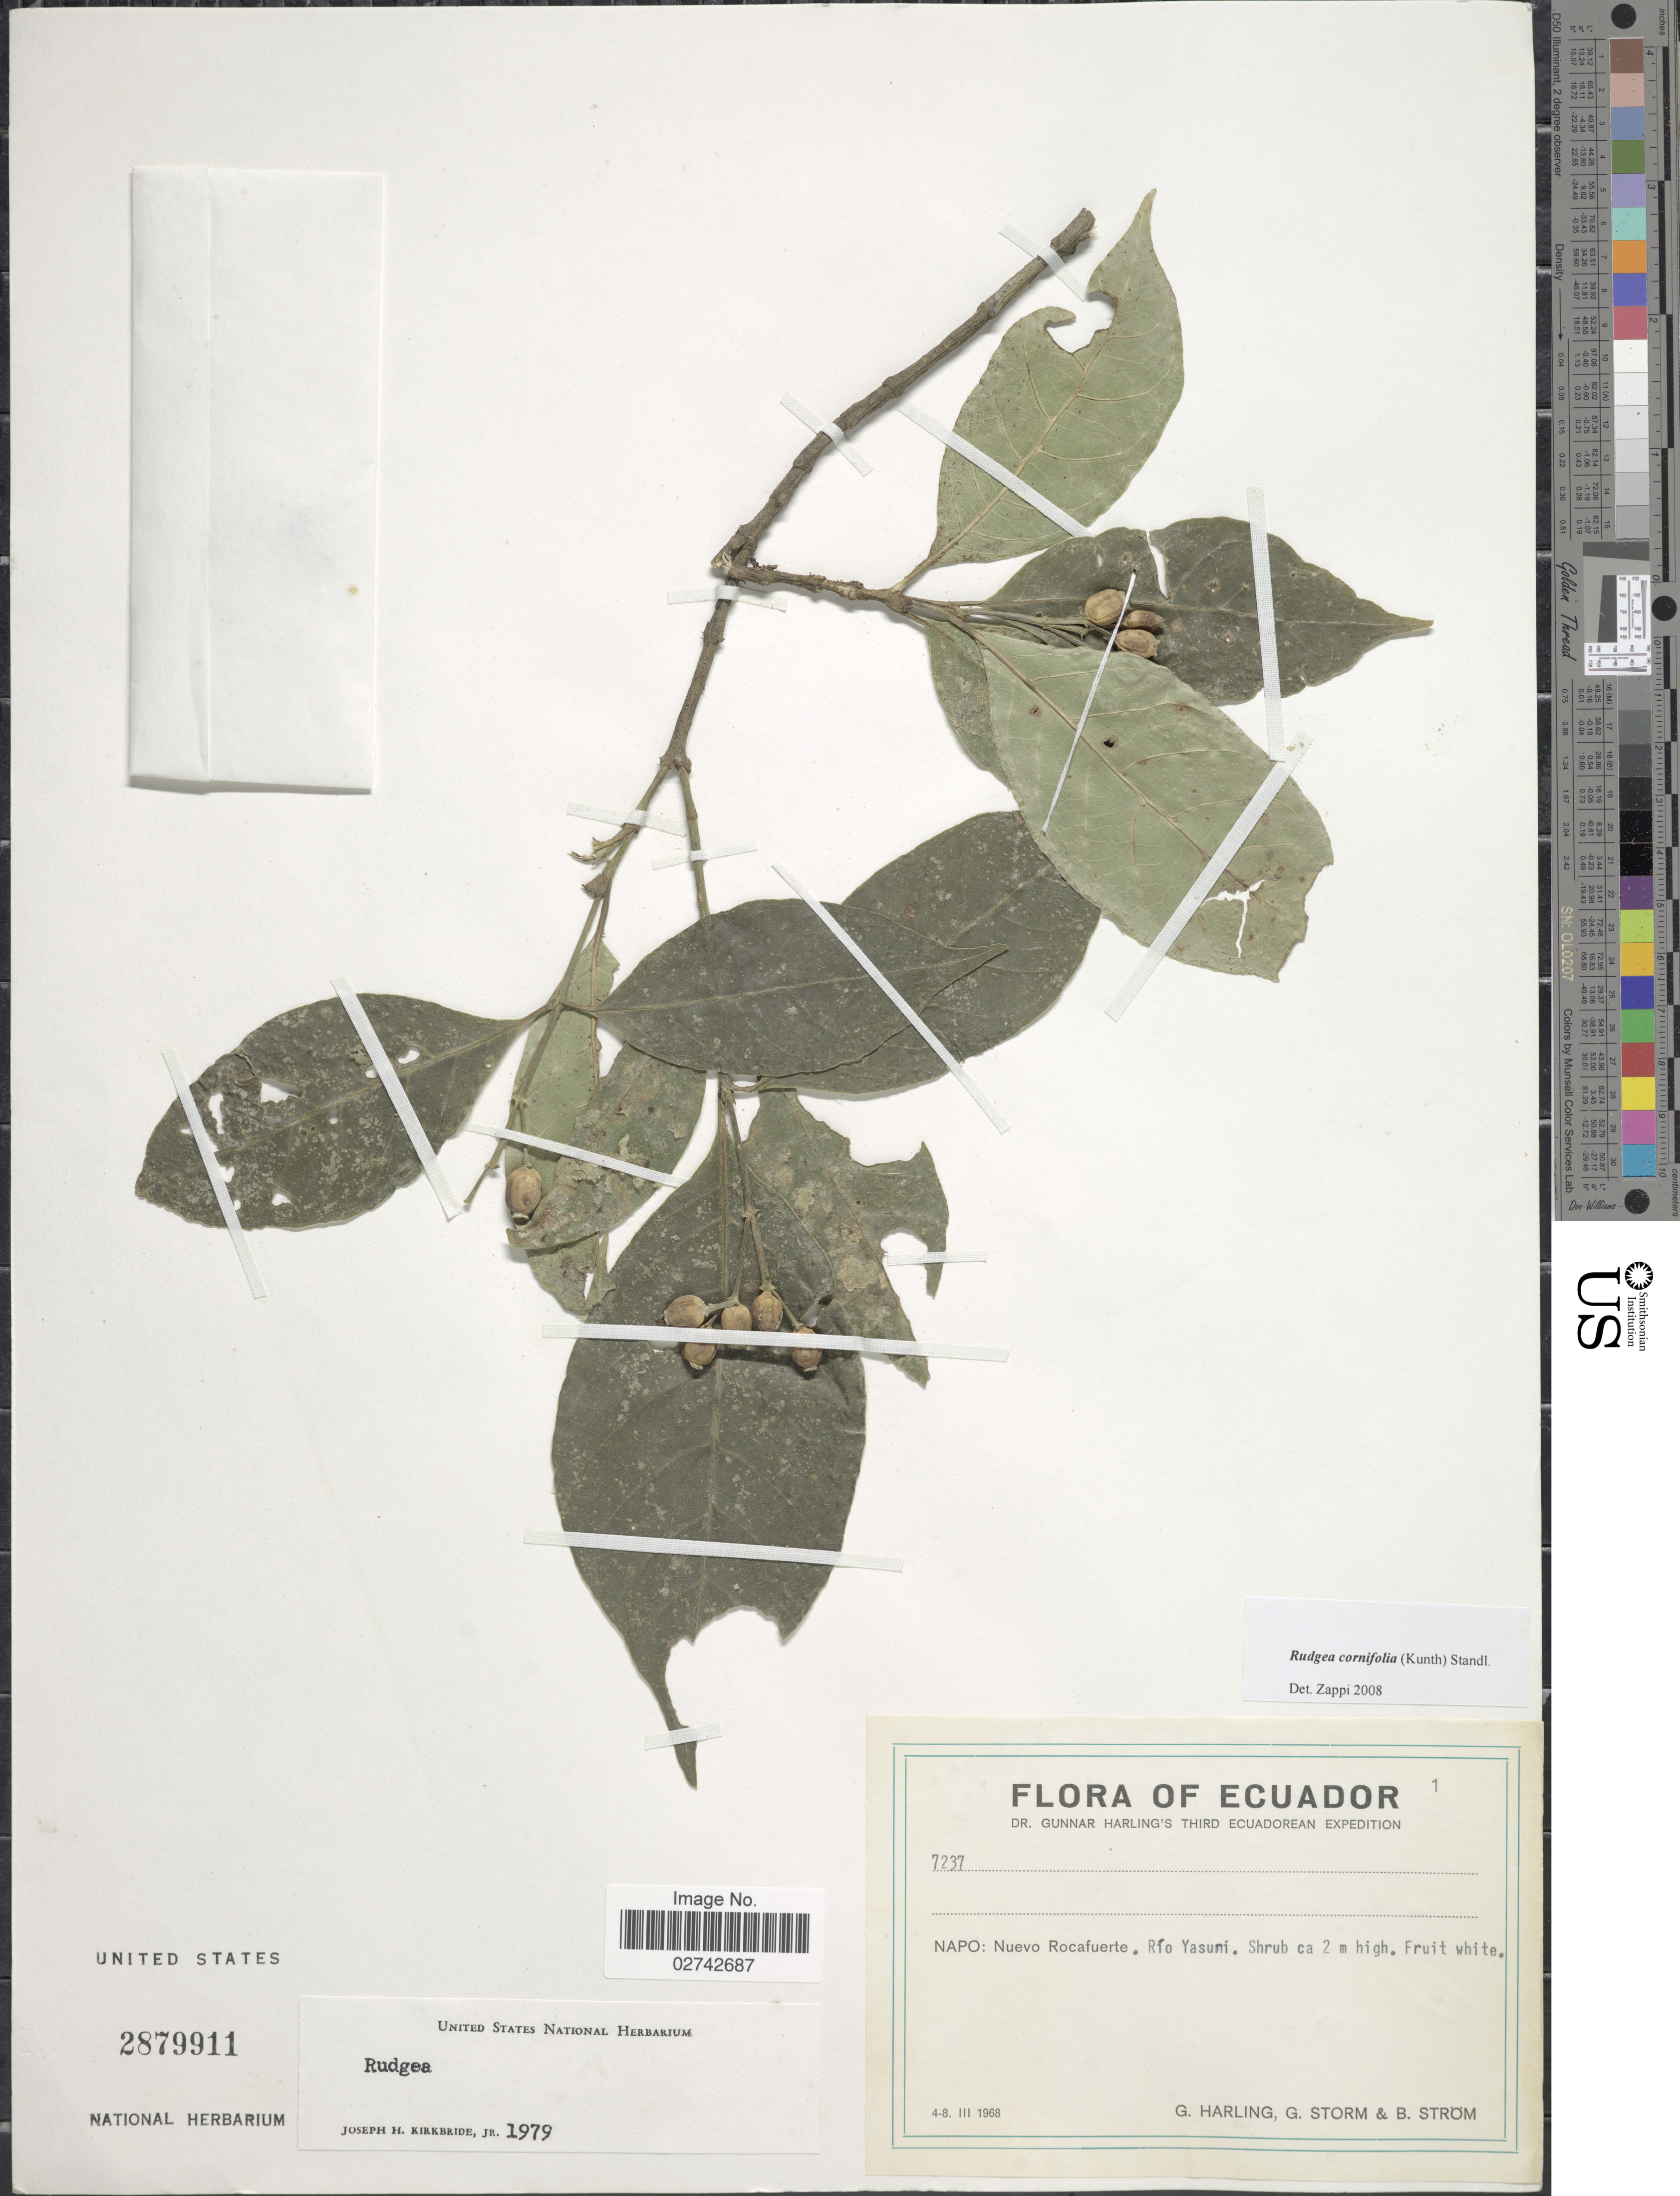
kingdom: Plantae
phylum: Tracheophyta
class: Magnoliopsida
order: Gentianales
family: Rubiaceae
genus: Rudgea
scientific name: Rudgea cornifolia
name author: (Kunth) Standl.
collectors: G. Harling, G. Storm & B. Ström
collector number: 7237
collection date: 1968-03-04/1968-03-08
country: Ecuador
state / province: Napo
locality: Nuevo Rocafuerte, Rio Yasuni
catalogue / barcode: US 2879911